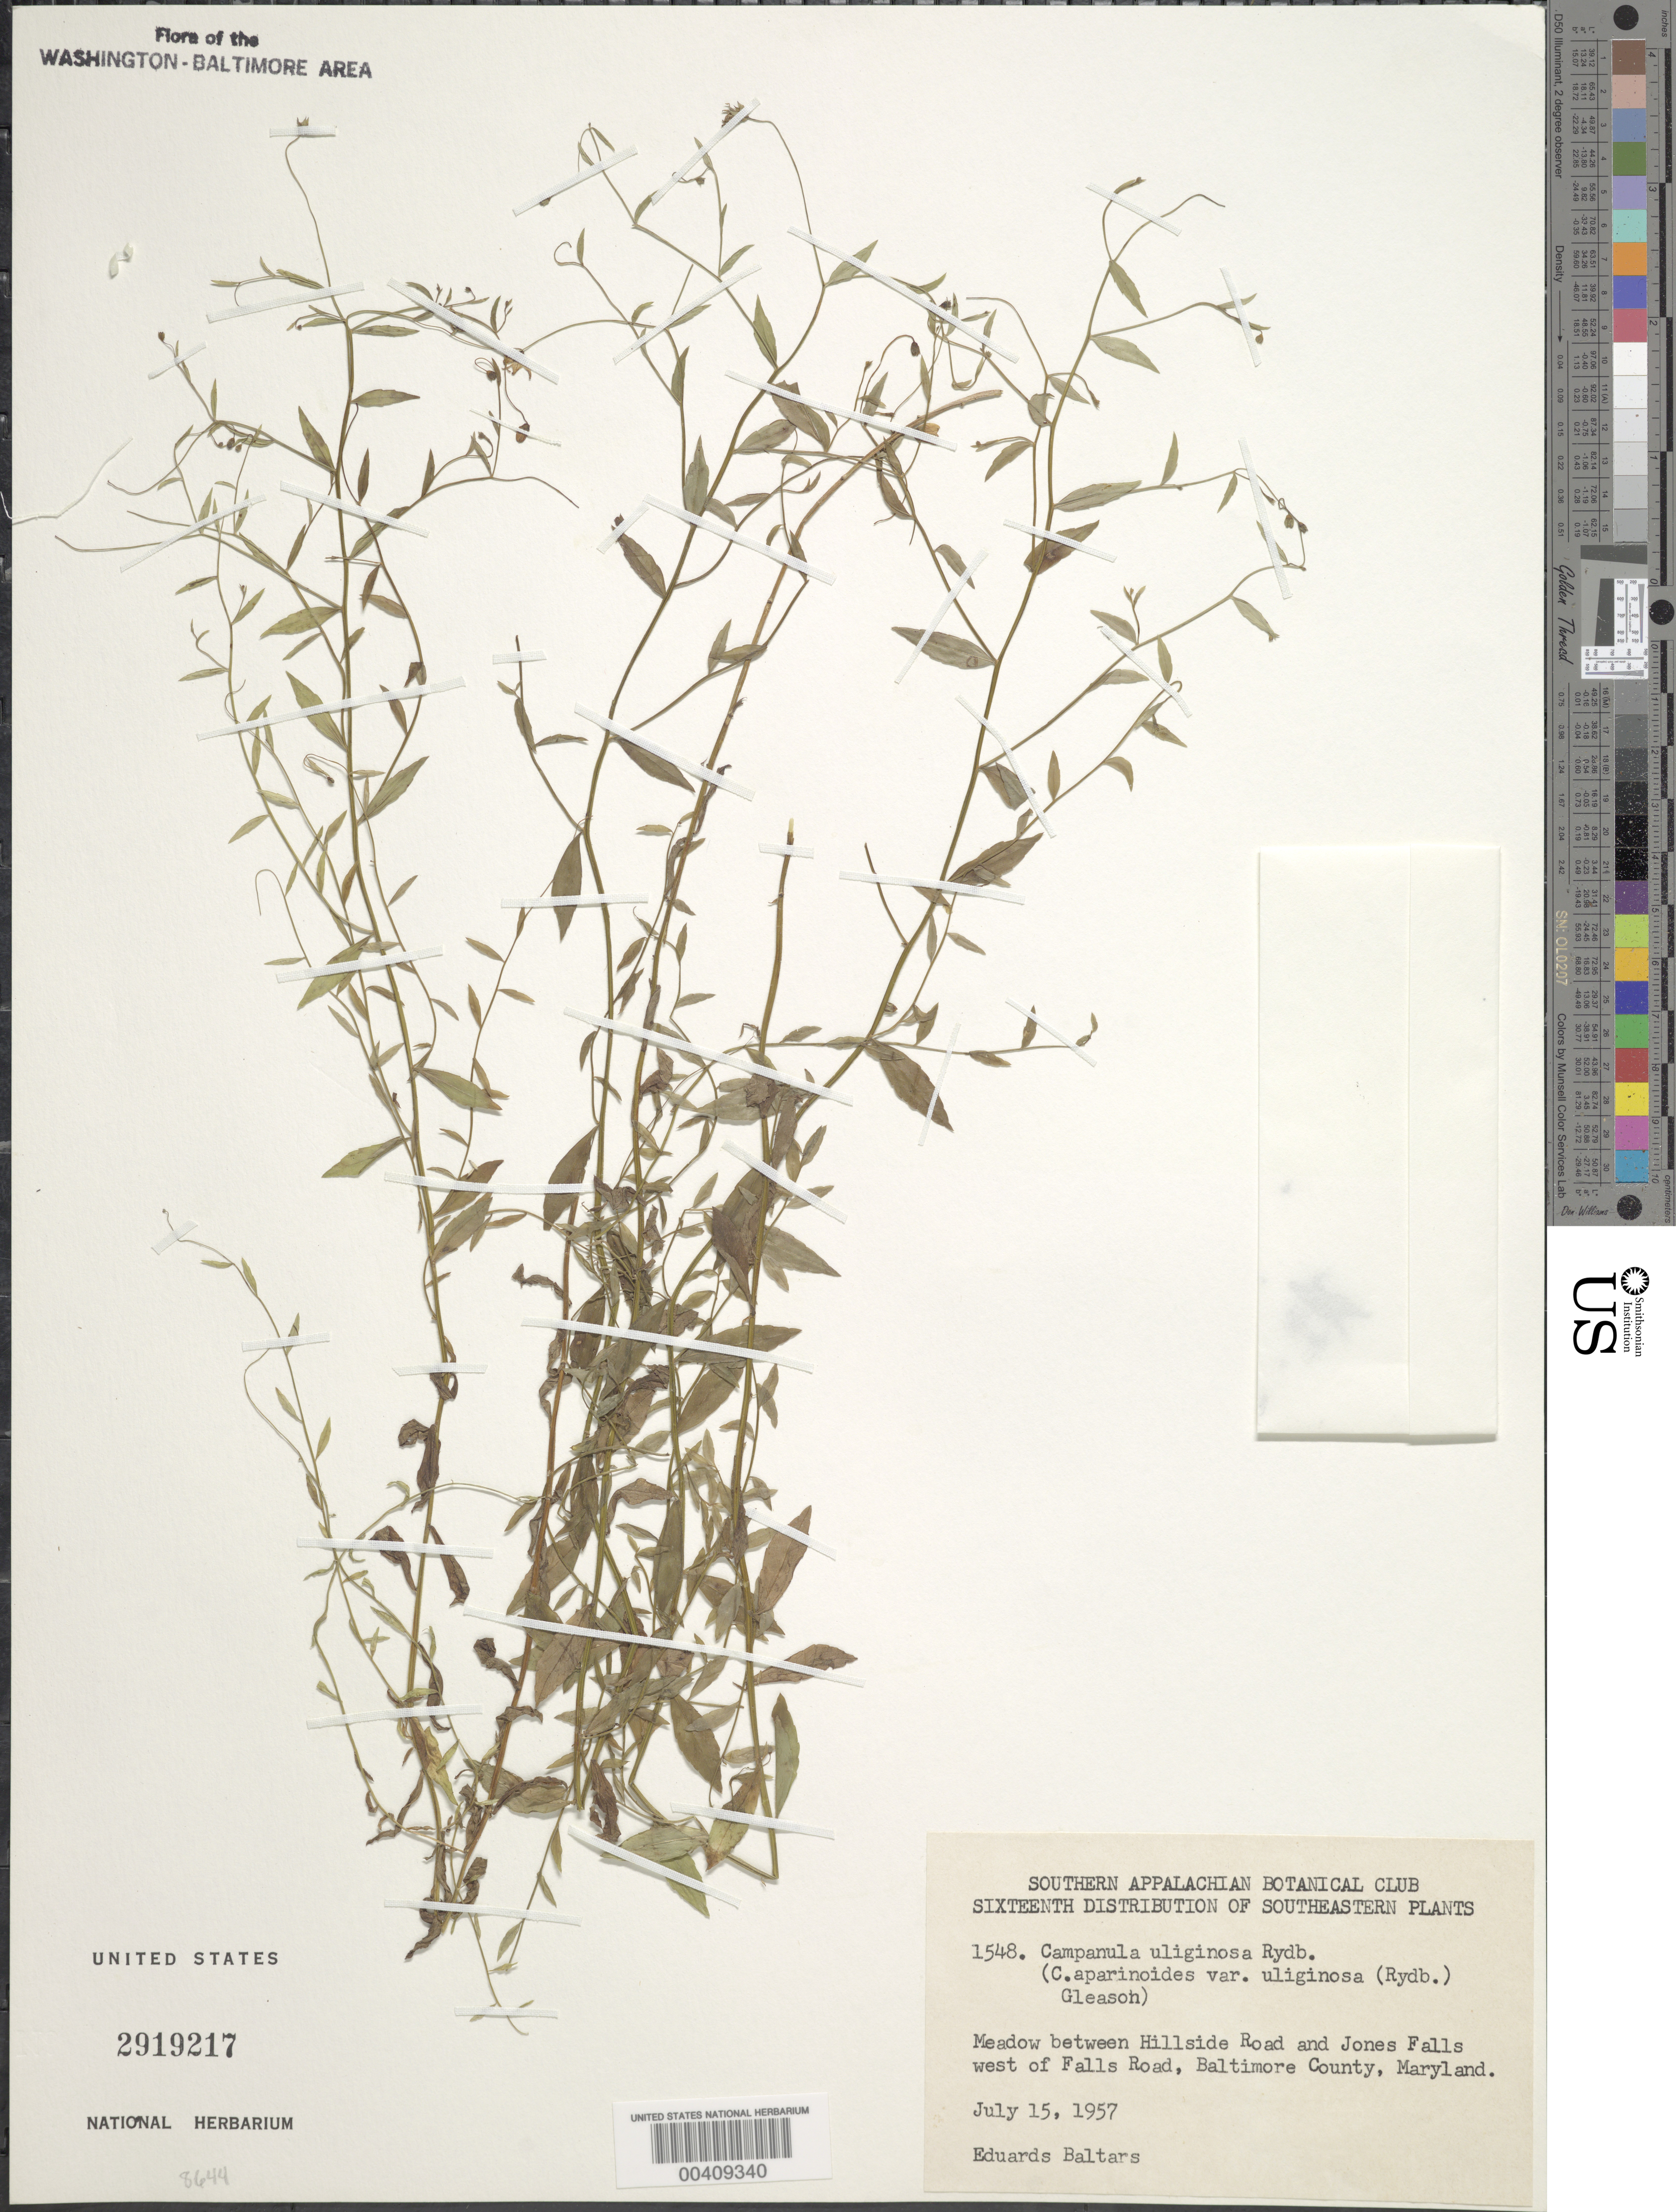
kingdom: Plantae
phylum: Tracheophyta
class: Magnoliopsida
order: Asterales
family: Campanulaceae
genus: Campanula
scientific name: Campanula aparinoides var. uliginosa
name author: (Rydb.) Gleason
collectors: E. Baltars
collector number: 1548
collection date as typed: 15 Jul 1957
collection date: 1957-07-15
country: United States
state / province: Maryland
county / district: City of Baltimore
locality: between hillside road & Jones Falls west of Falls Road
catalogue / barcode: US 2919217